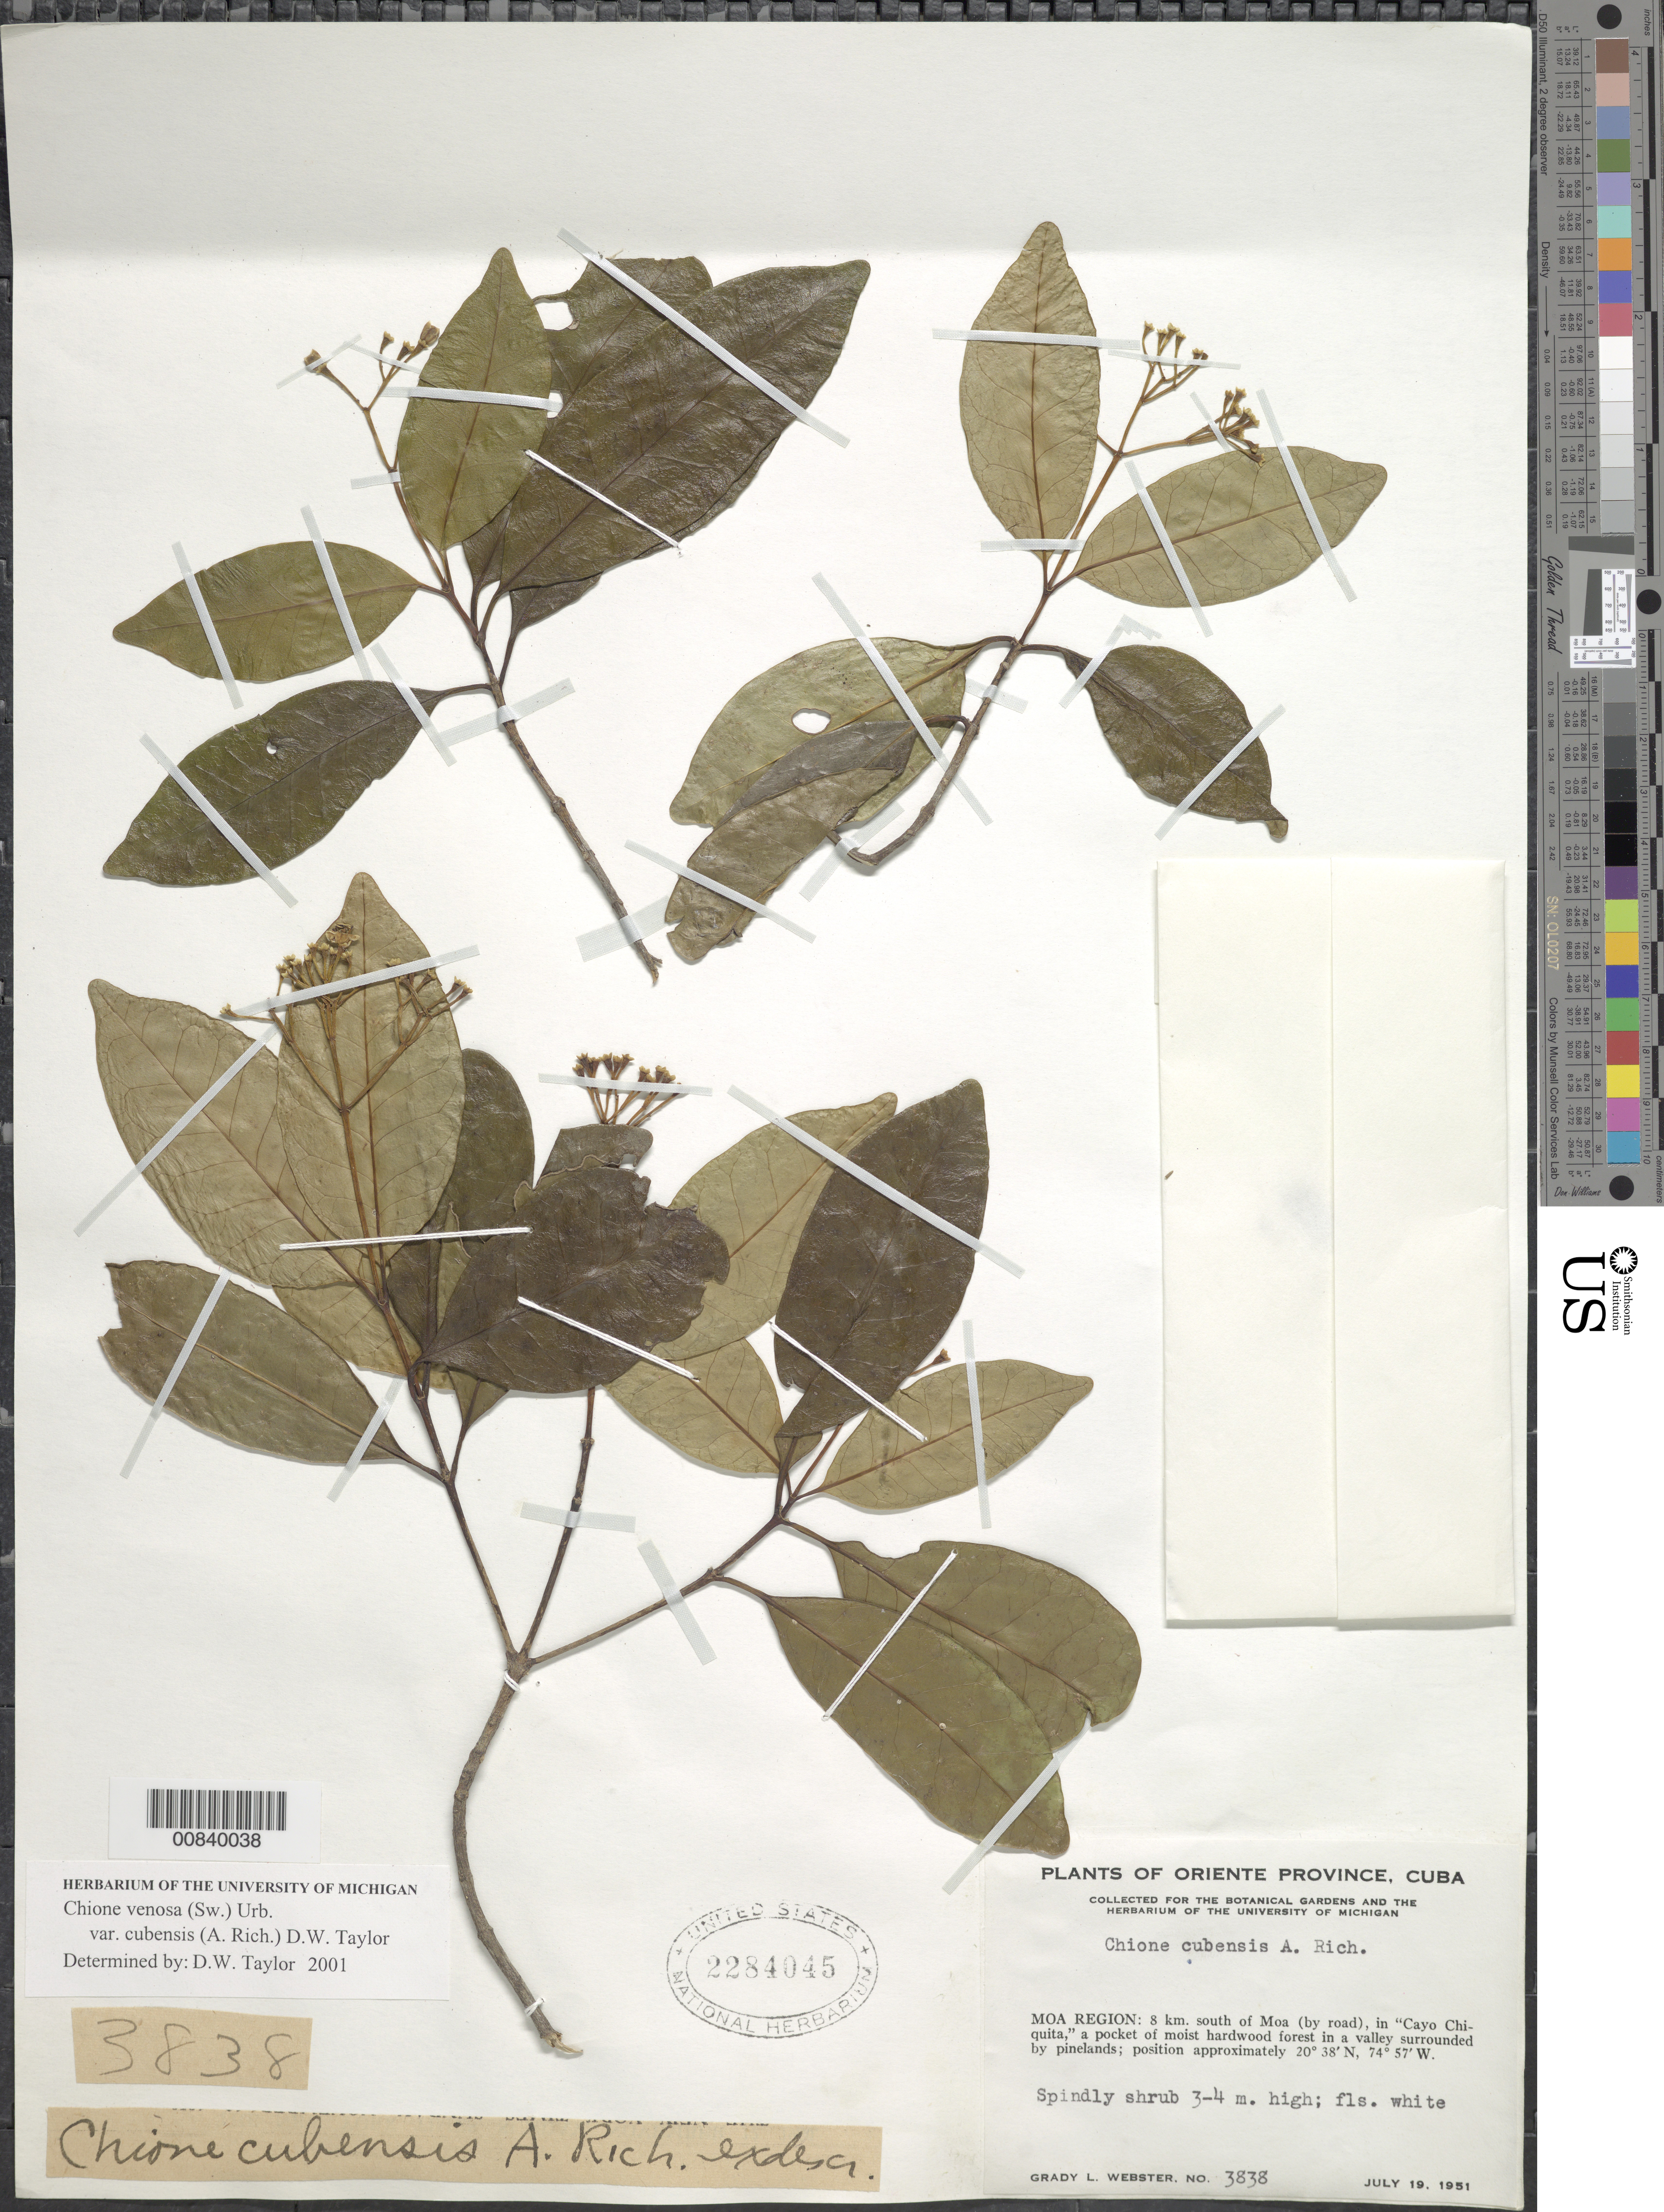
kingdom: Plantae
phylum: Tracheophyta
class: Magnoliopsida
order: Gentianales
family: Rubiaceae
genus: Chione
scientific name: Chione venosa var. cubensis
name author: (Sw.) Urb.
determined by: Taylor, D. W., (MICH), University of Michigan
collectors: G. L. Webster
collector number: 3838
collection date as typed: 19 Jul 1951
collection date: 1951-07-19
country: Cuba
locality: Moa Region: 8 km south of Moa (by road), in "Cayo Chiquita", in valley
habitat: Pocket of moist hardwood forest in valley surrounded by pinelands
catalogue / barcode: US 2284045